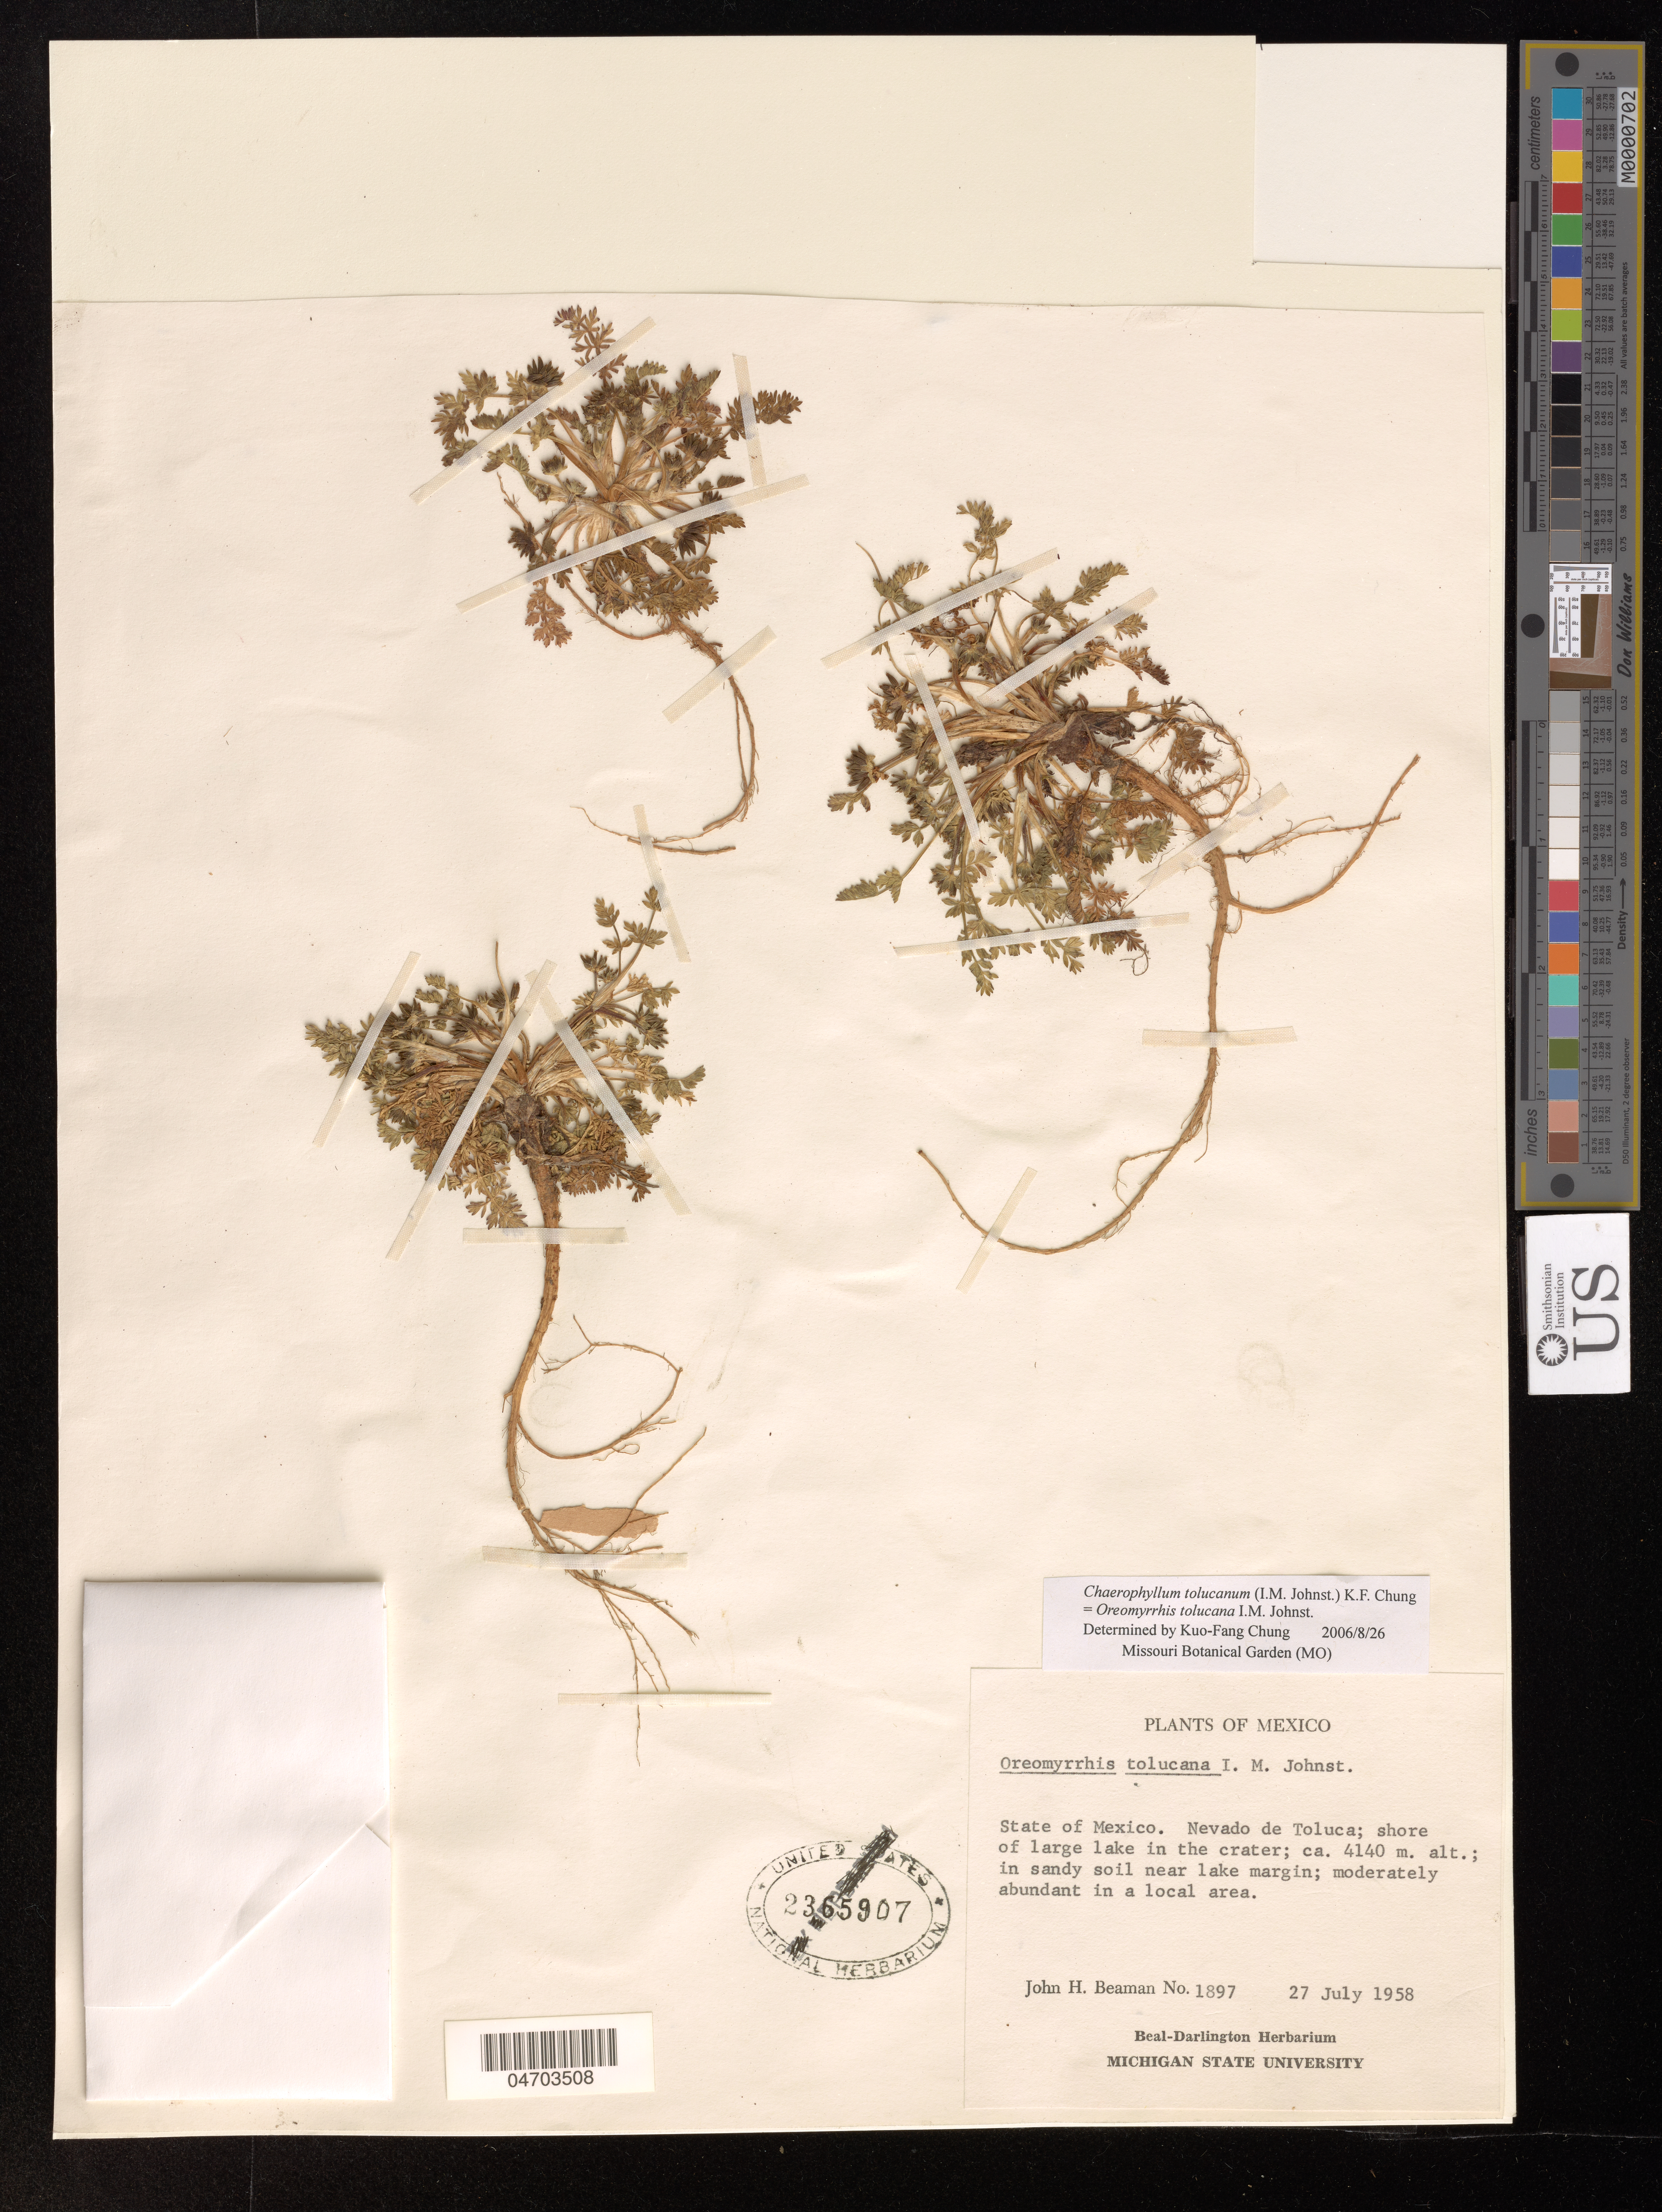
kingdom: Plantae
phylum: Tracheophyta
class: Magnoliopsida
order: Apiales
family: Apiaceae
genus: Chaerophyllum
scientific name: Chaerophyllum tolucanum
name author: (I.M. Johnst.) K.F. Chung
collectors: J. Beaman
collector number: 1897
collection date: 1958-07-27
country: Mexico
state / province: México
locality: Nevado de Toluca; shore of large lake in the crater.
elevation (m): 4140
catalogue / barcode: US 2365907